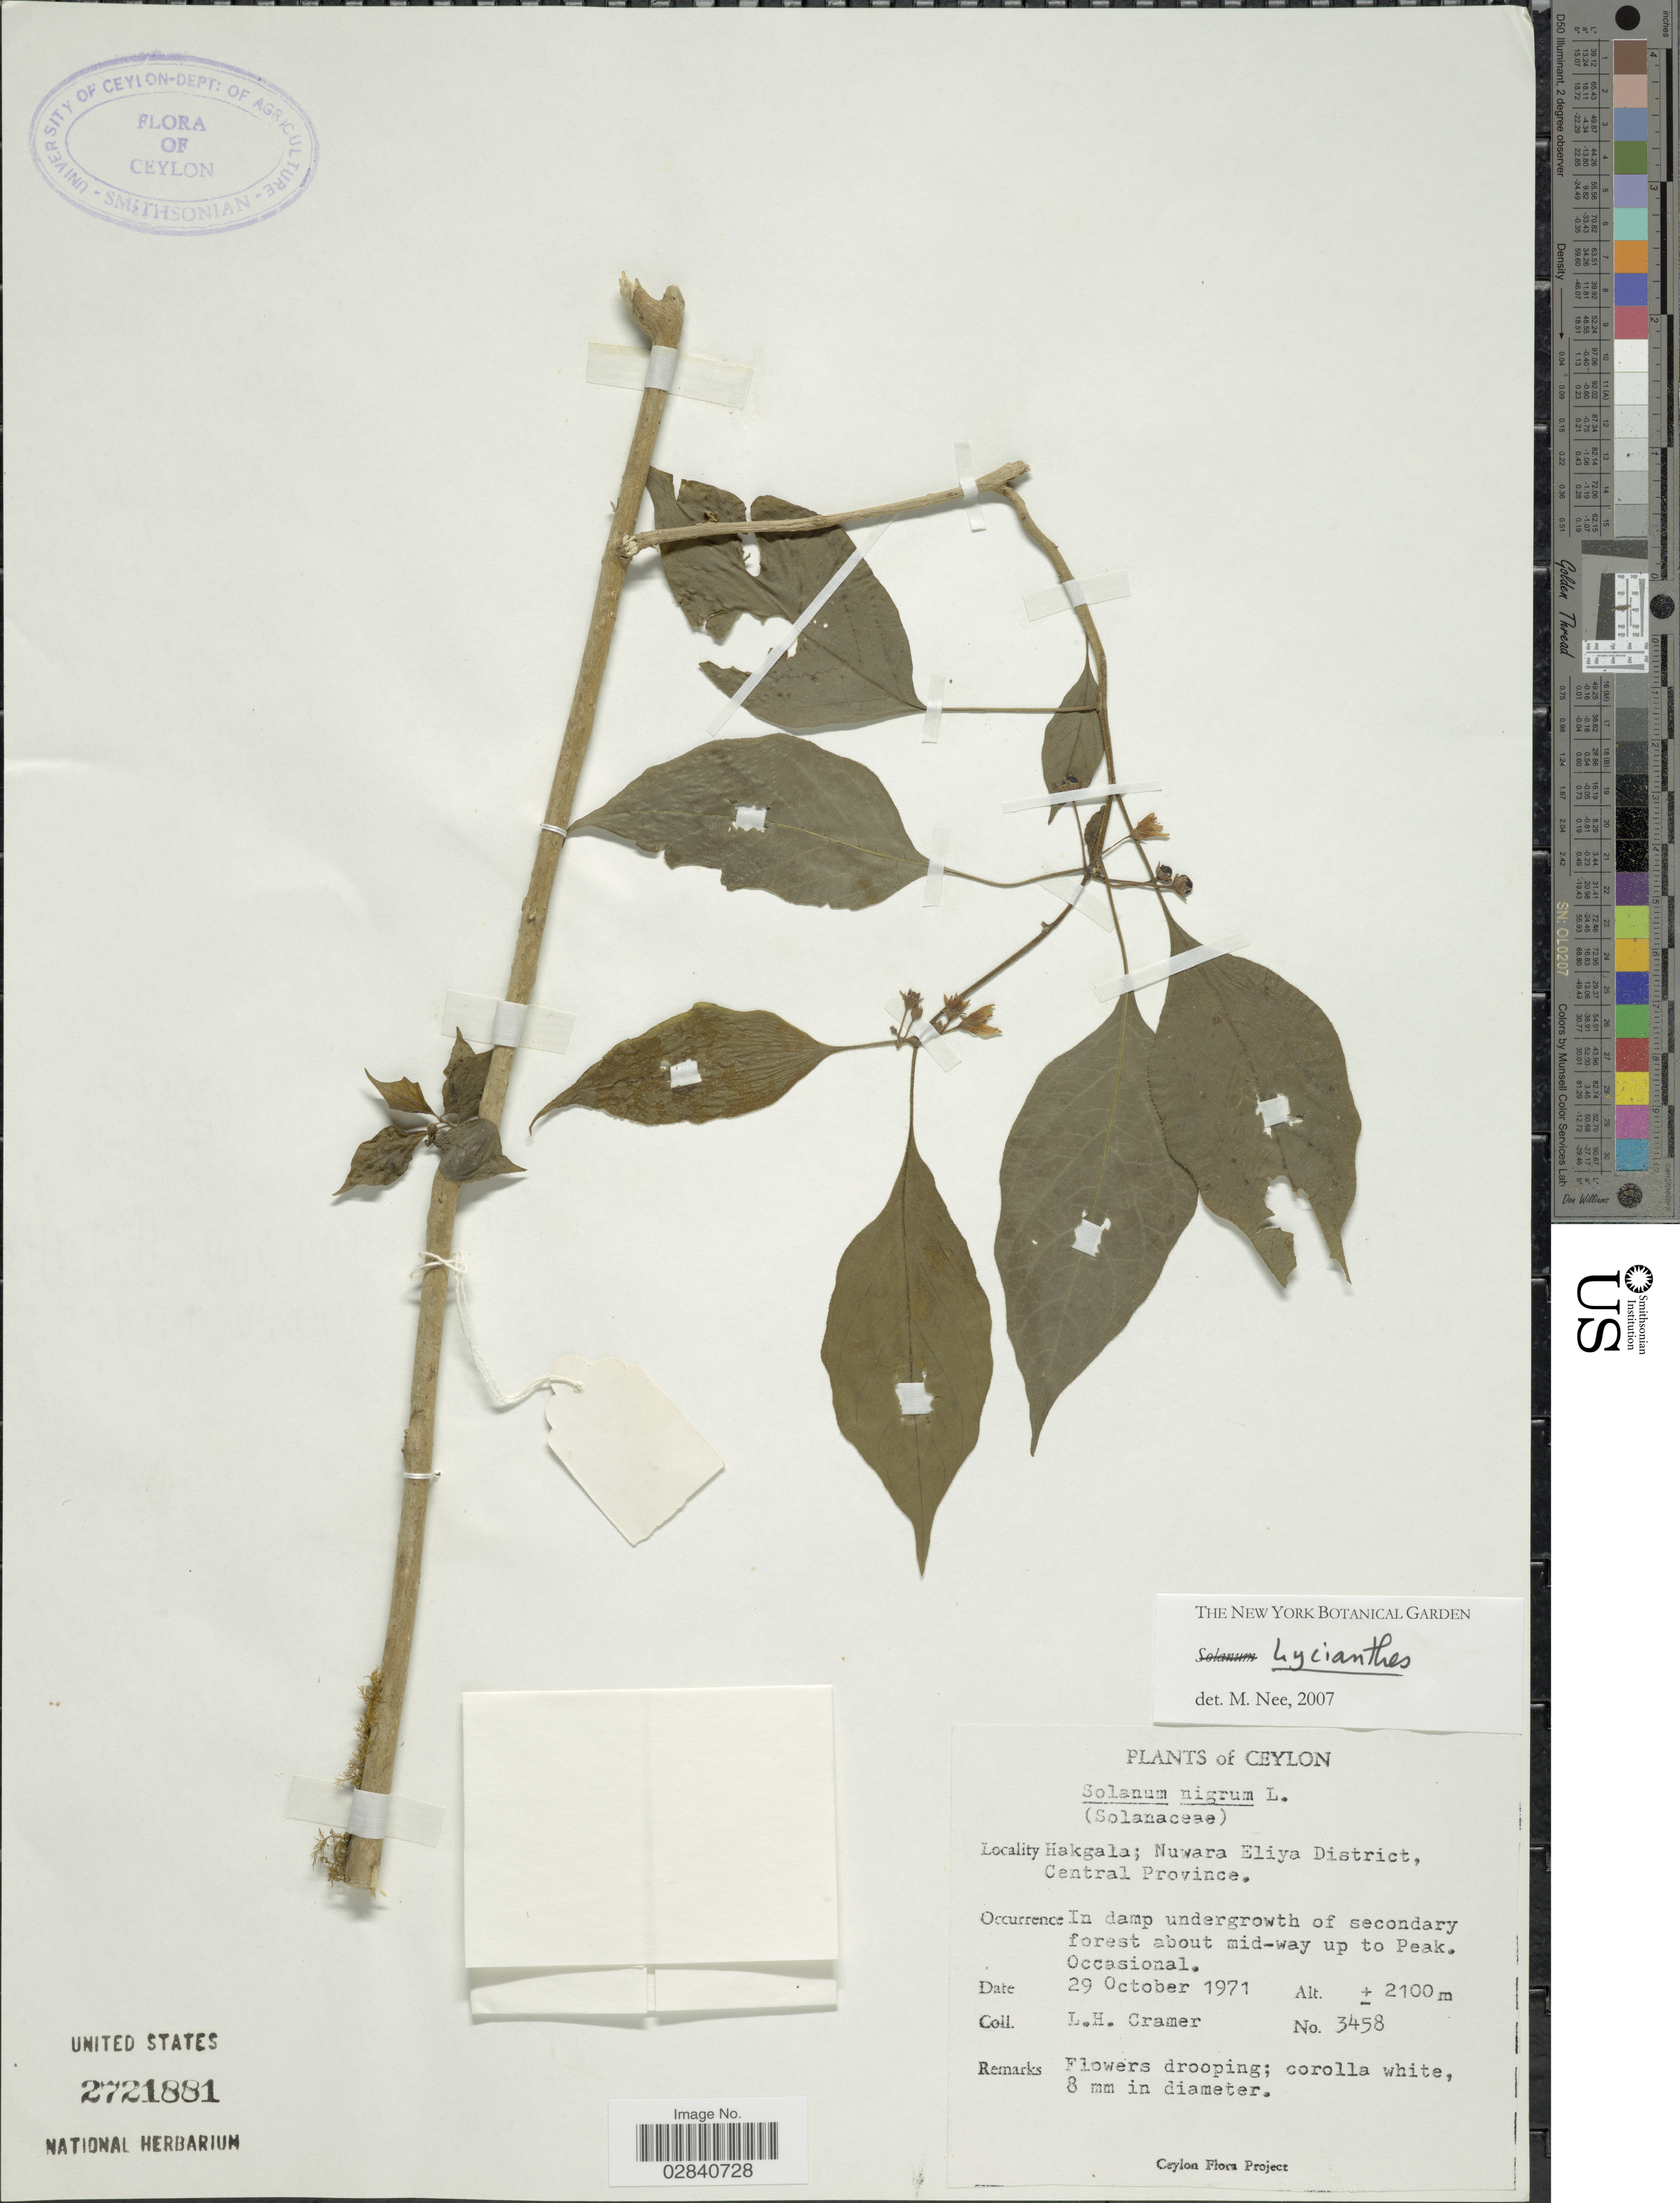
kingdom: Plantae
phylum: Tracheophyta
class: Magnoliopsida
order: Solanales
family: Solanaceae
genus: Lycianthes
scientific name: Lycianthes laevis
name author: (Dunal) Bitter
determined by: Knapp, S. D.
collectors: L. H. Cramer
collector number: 3458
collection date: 1971-10-29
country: Sri Lanka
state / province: Central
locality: Ceylon. Hakgala; Nuwara Eliya District.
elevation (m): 2100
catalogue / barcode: US 2721881